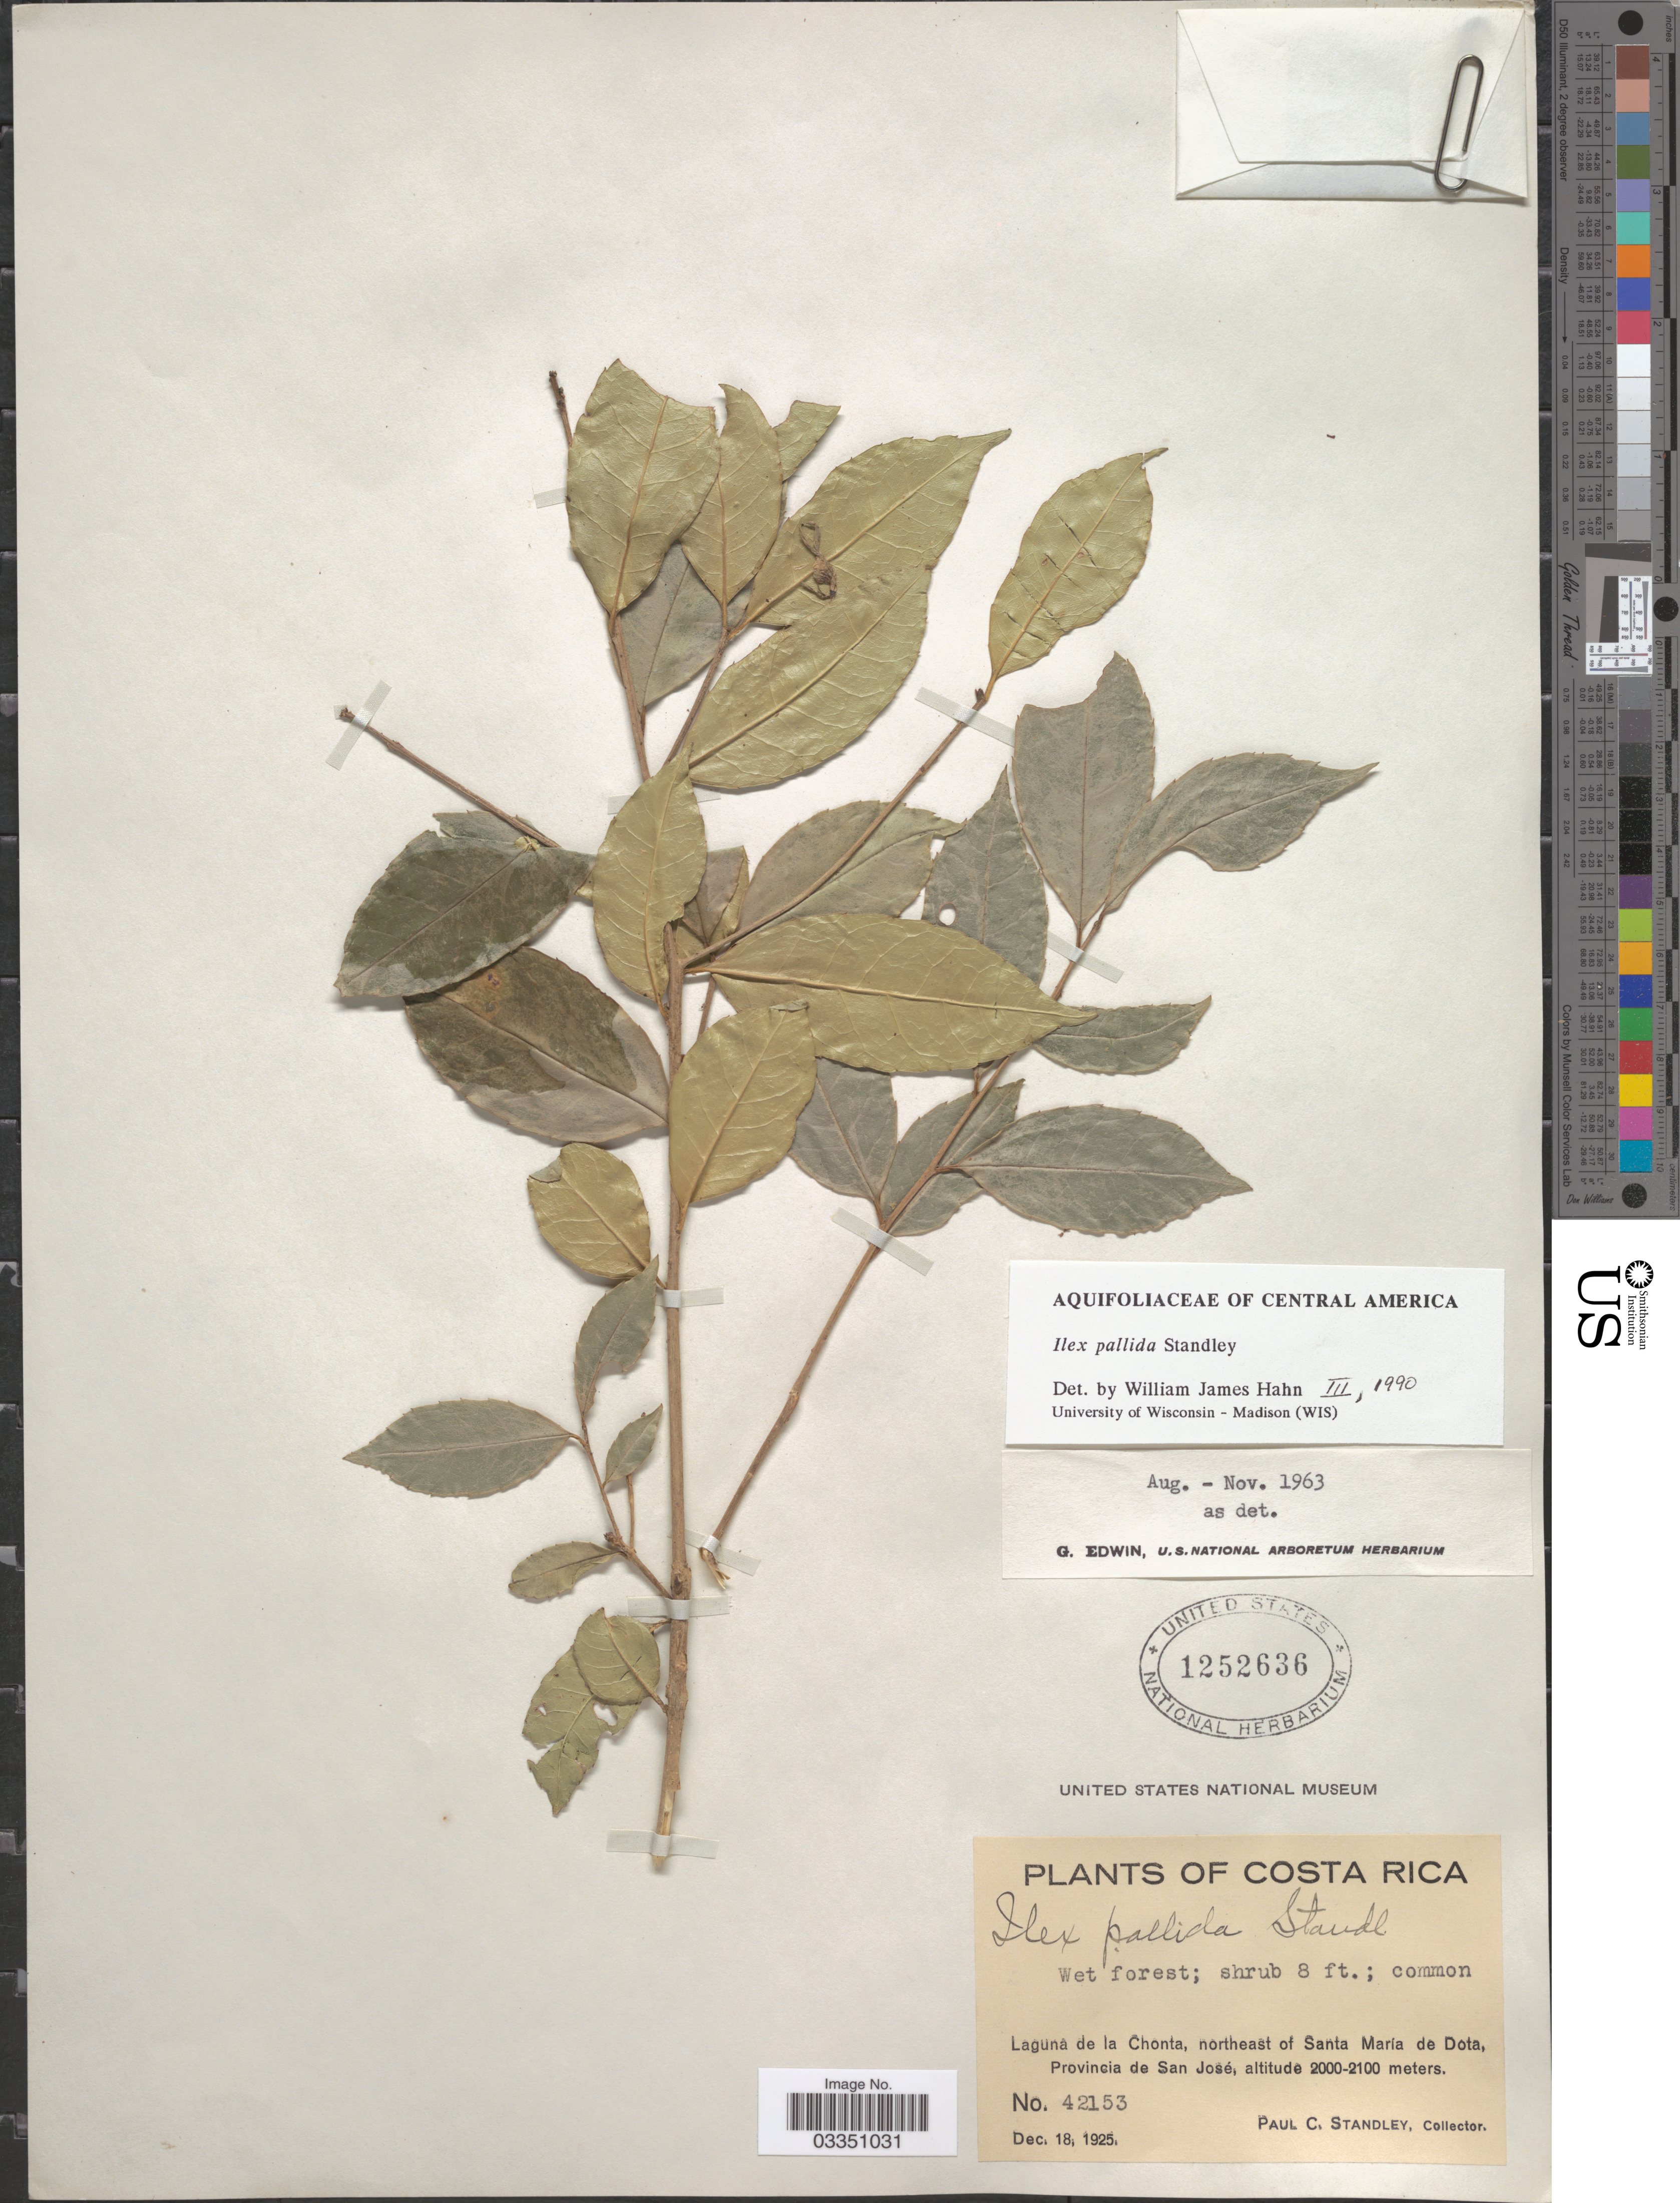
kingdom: Plantae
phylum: Tracheophyta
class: Magnoliopsida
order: Aquifoliales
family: Aquifoliaceae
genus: Ilex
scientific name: Ilex pallida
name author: Standl.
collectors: P. C. Standley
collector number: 42153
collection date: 1925-12-18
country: Costa Rica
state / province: San José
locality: Laguna de la Chonta, northeast of Santa María de Dota.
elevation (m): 2000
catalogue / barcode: US 1252636